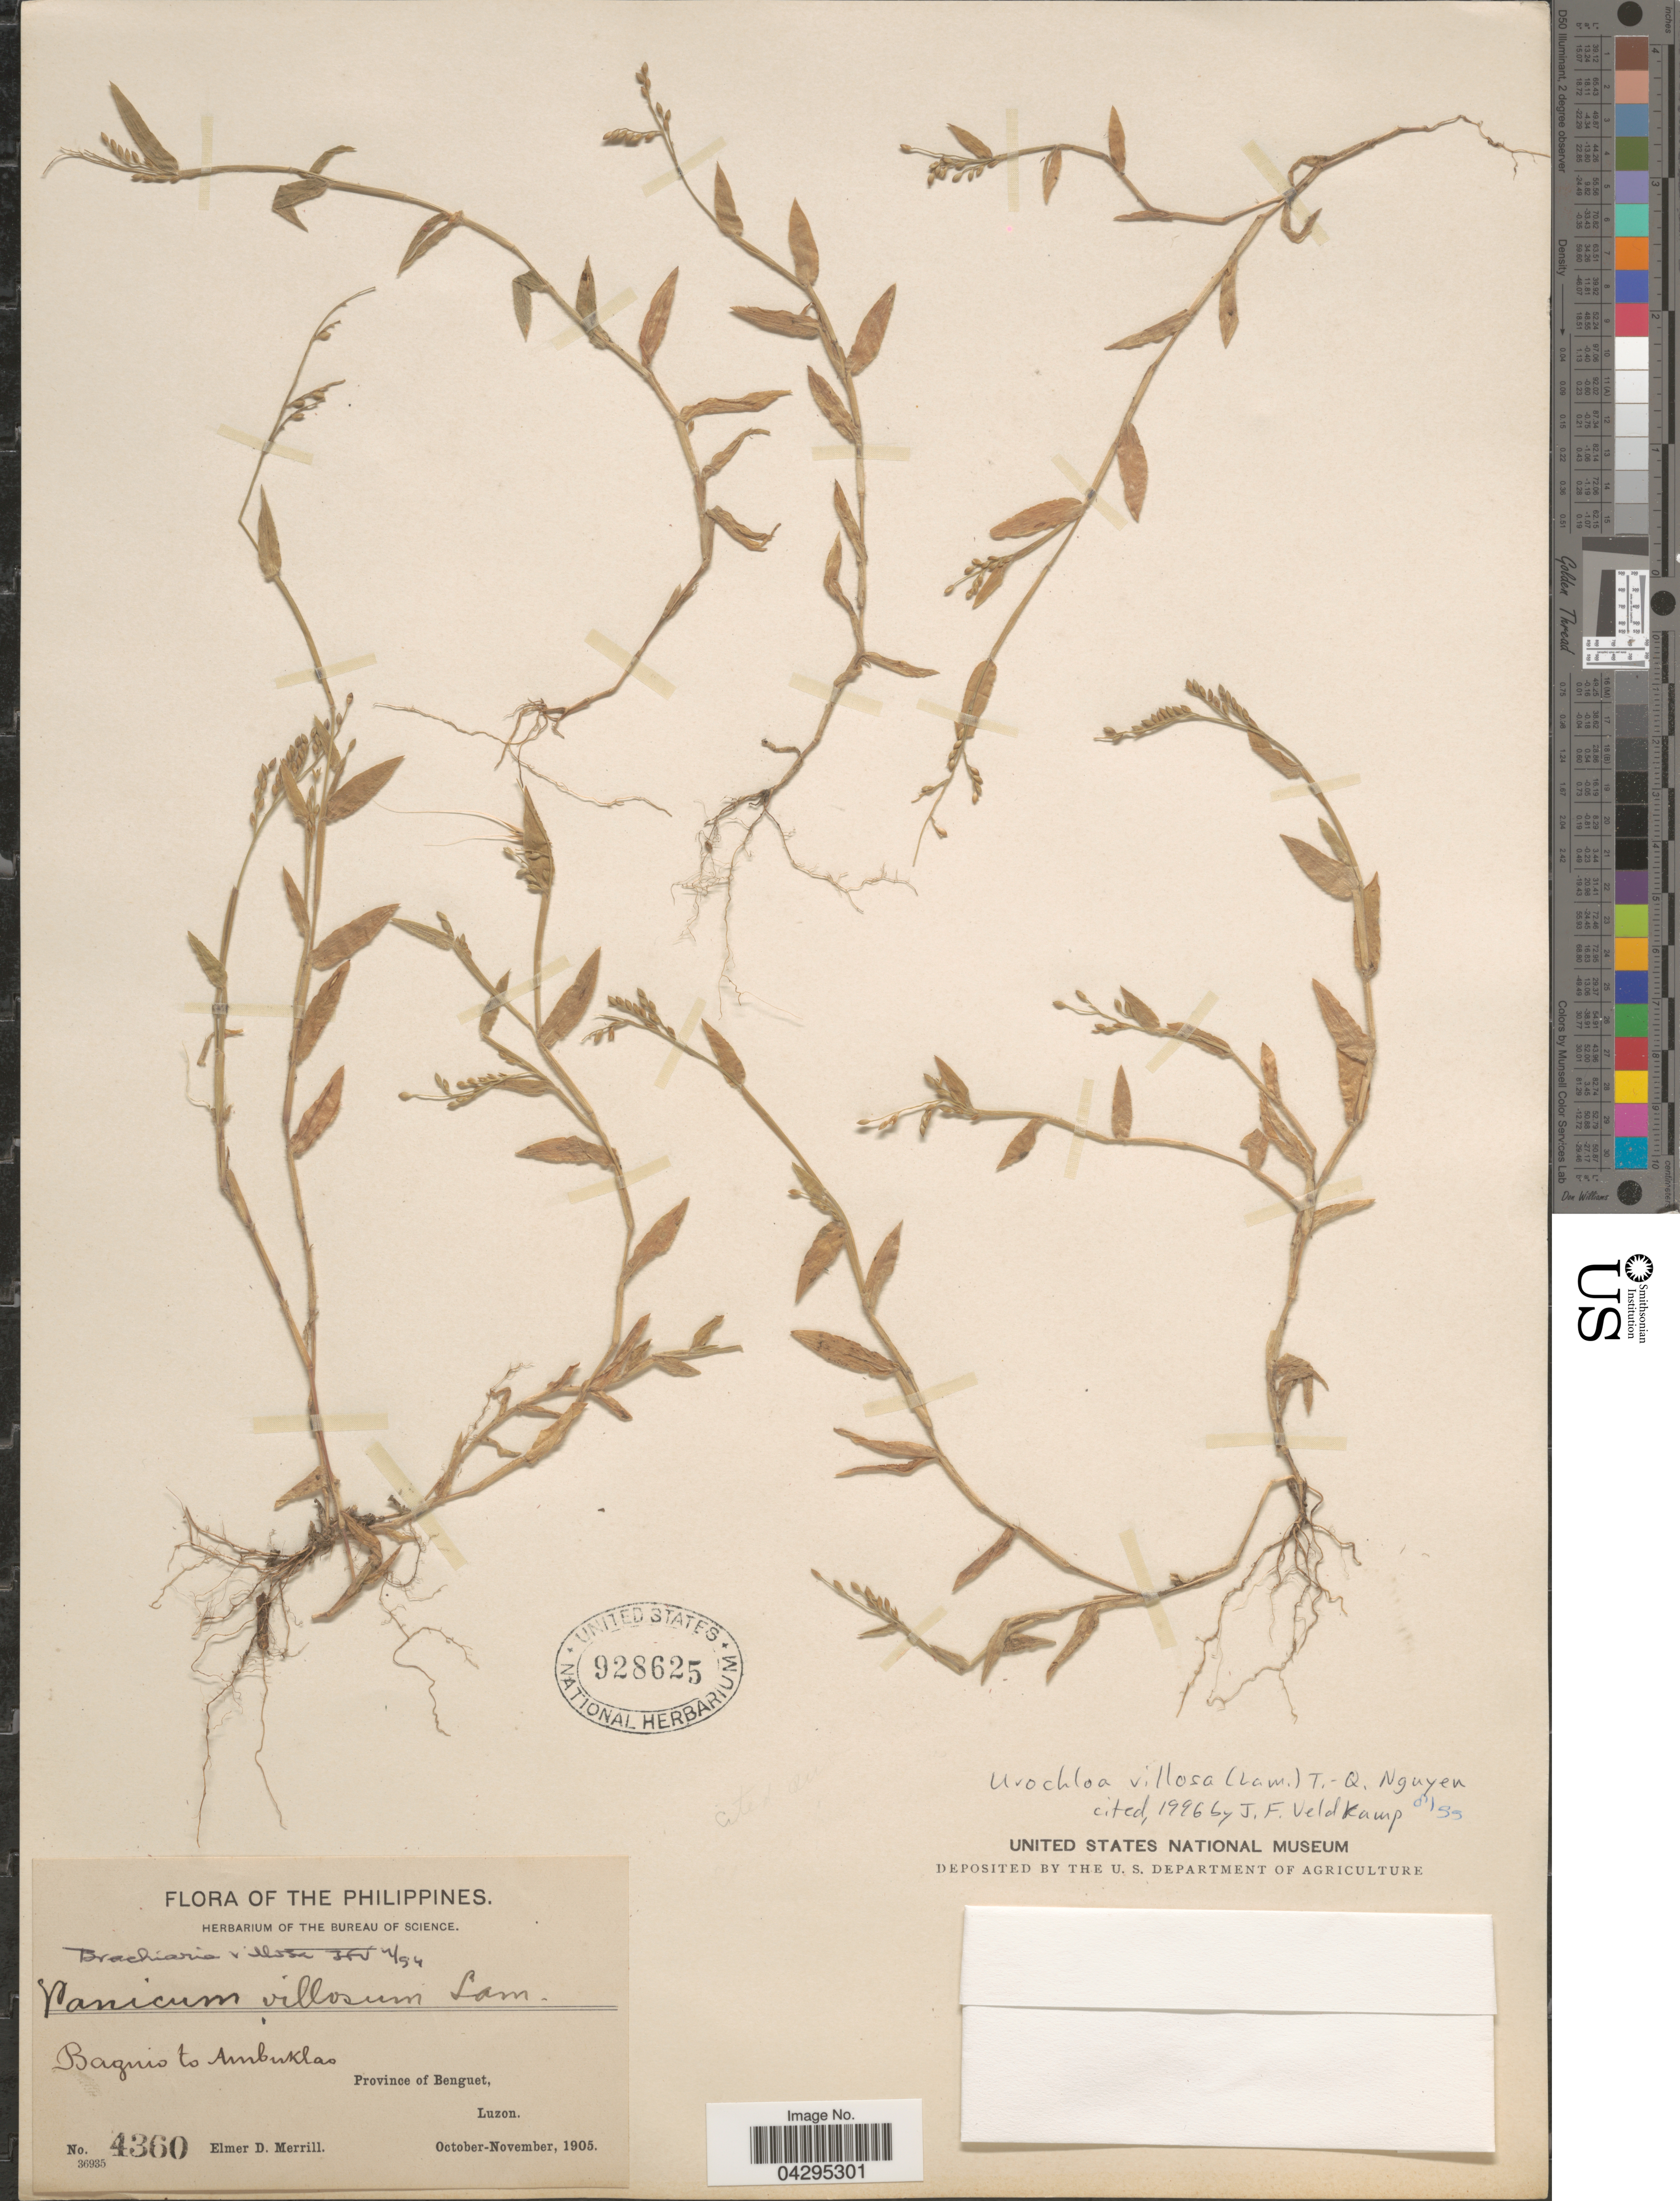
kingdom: Plantae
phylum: Tracheophyta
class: Liliopsida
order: Poales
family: Poaceae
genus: Urochloa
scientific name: Urochloa villosa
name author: (Lam.) T.Q. Nguyen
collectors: E. D. Merrill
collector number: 4360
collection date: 1905-10/1905-11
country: Philippines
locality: Baguio to Ambuklas. Province of Benguet, Luzon.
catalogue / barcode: US 928625